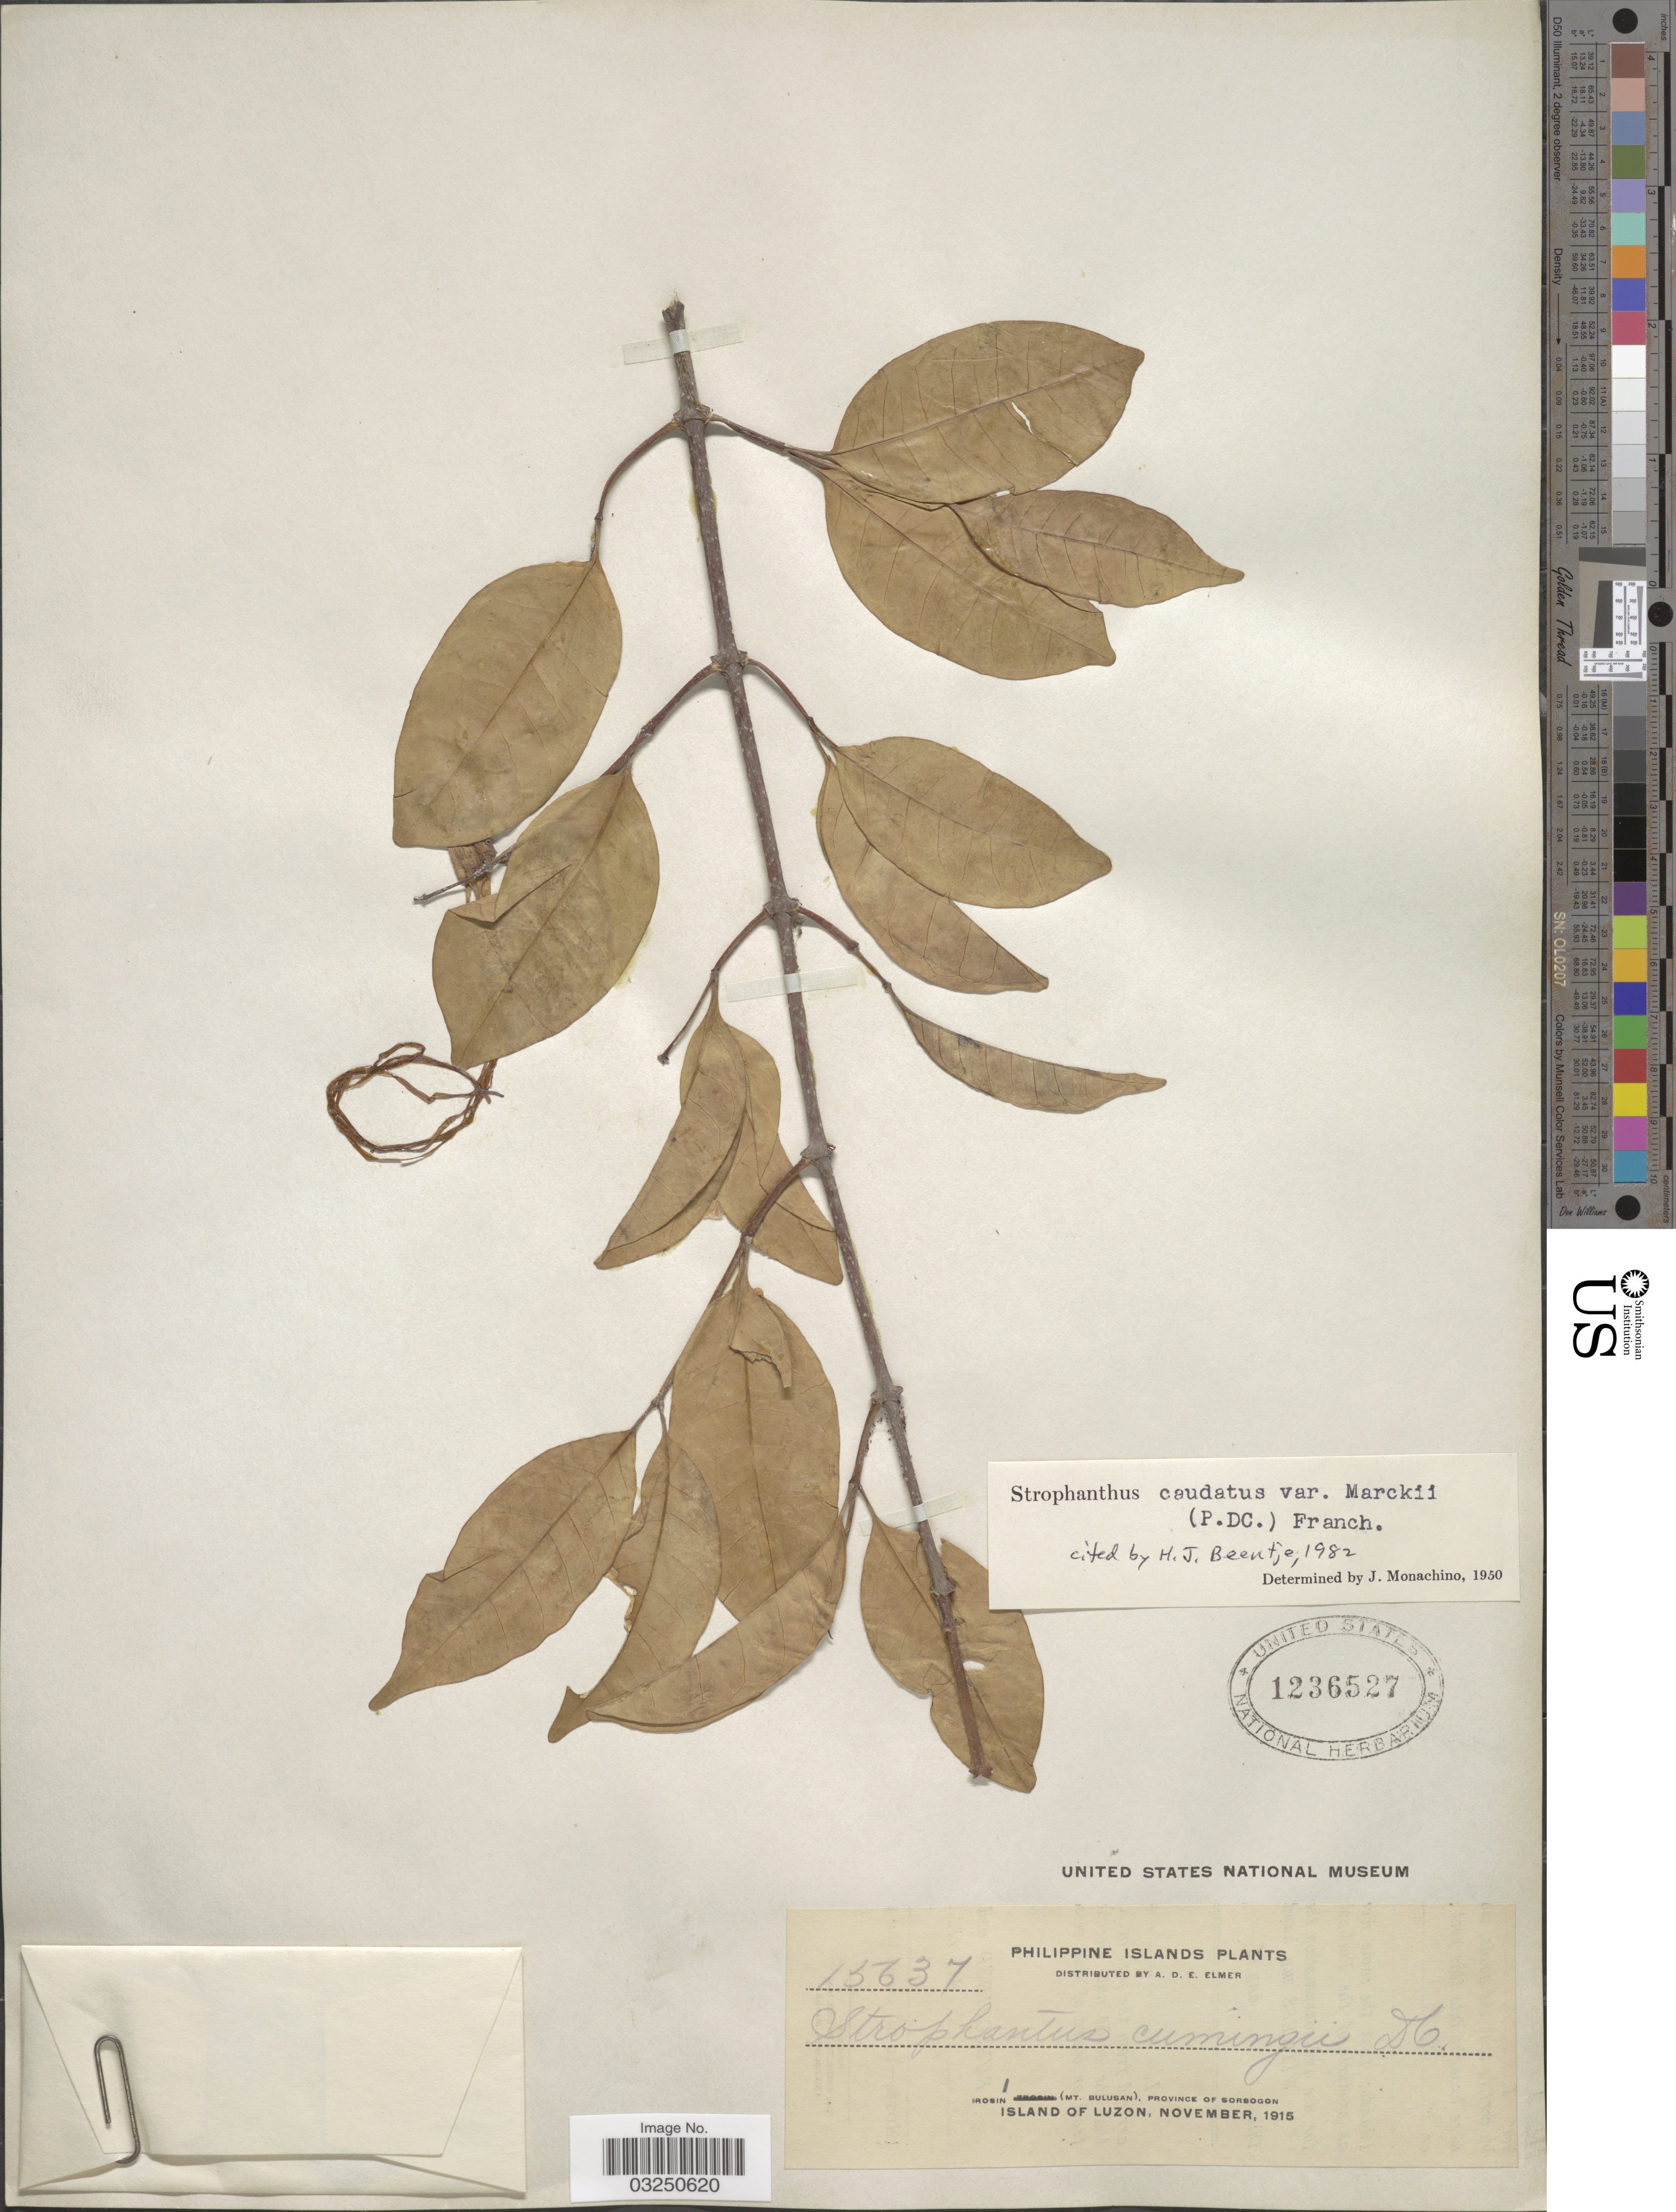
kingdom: Plantae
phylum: Tracheophyta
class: Magnoliopsida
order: Gentianales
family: Apocynaceae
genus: Strophanthus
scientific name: Strophanthus caudatus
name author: (L.) Kurz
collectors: A. D. E. Elmer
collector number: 15637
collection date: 1915-11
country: Philippines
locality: Irosin (Mt. Bulusan), Province of Sorsogon. Island of Luzon.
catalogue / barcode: US 1236527